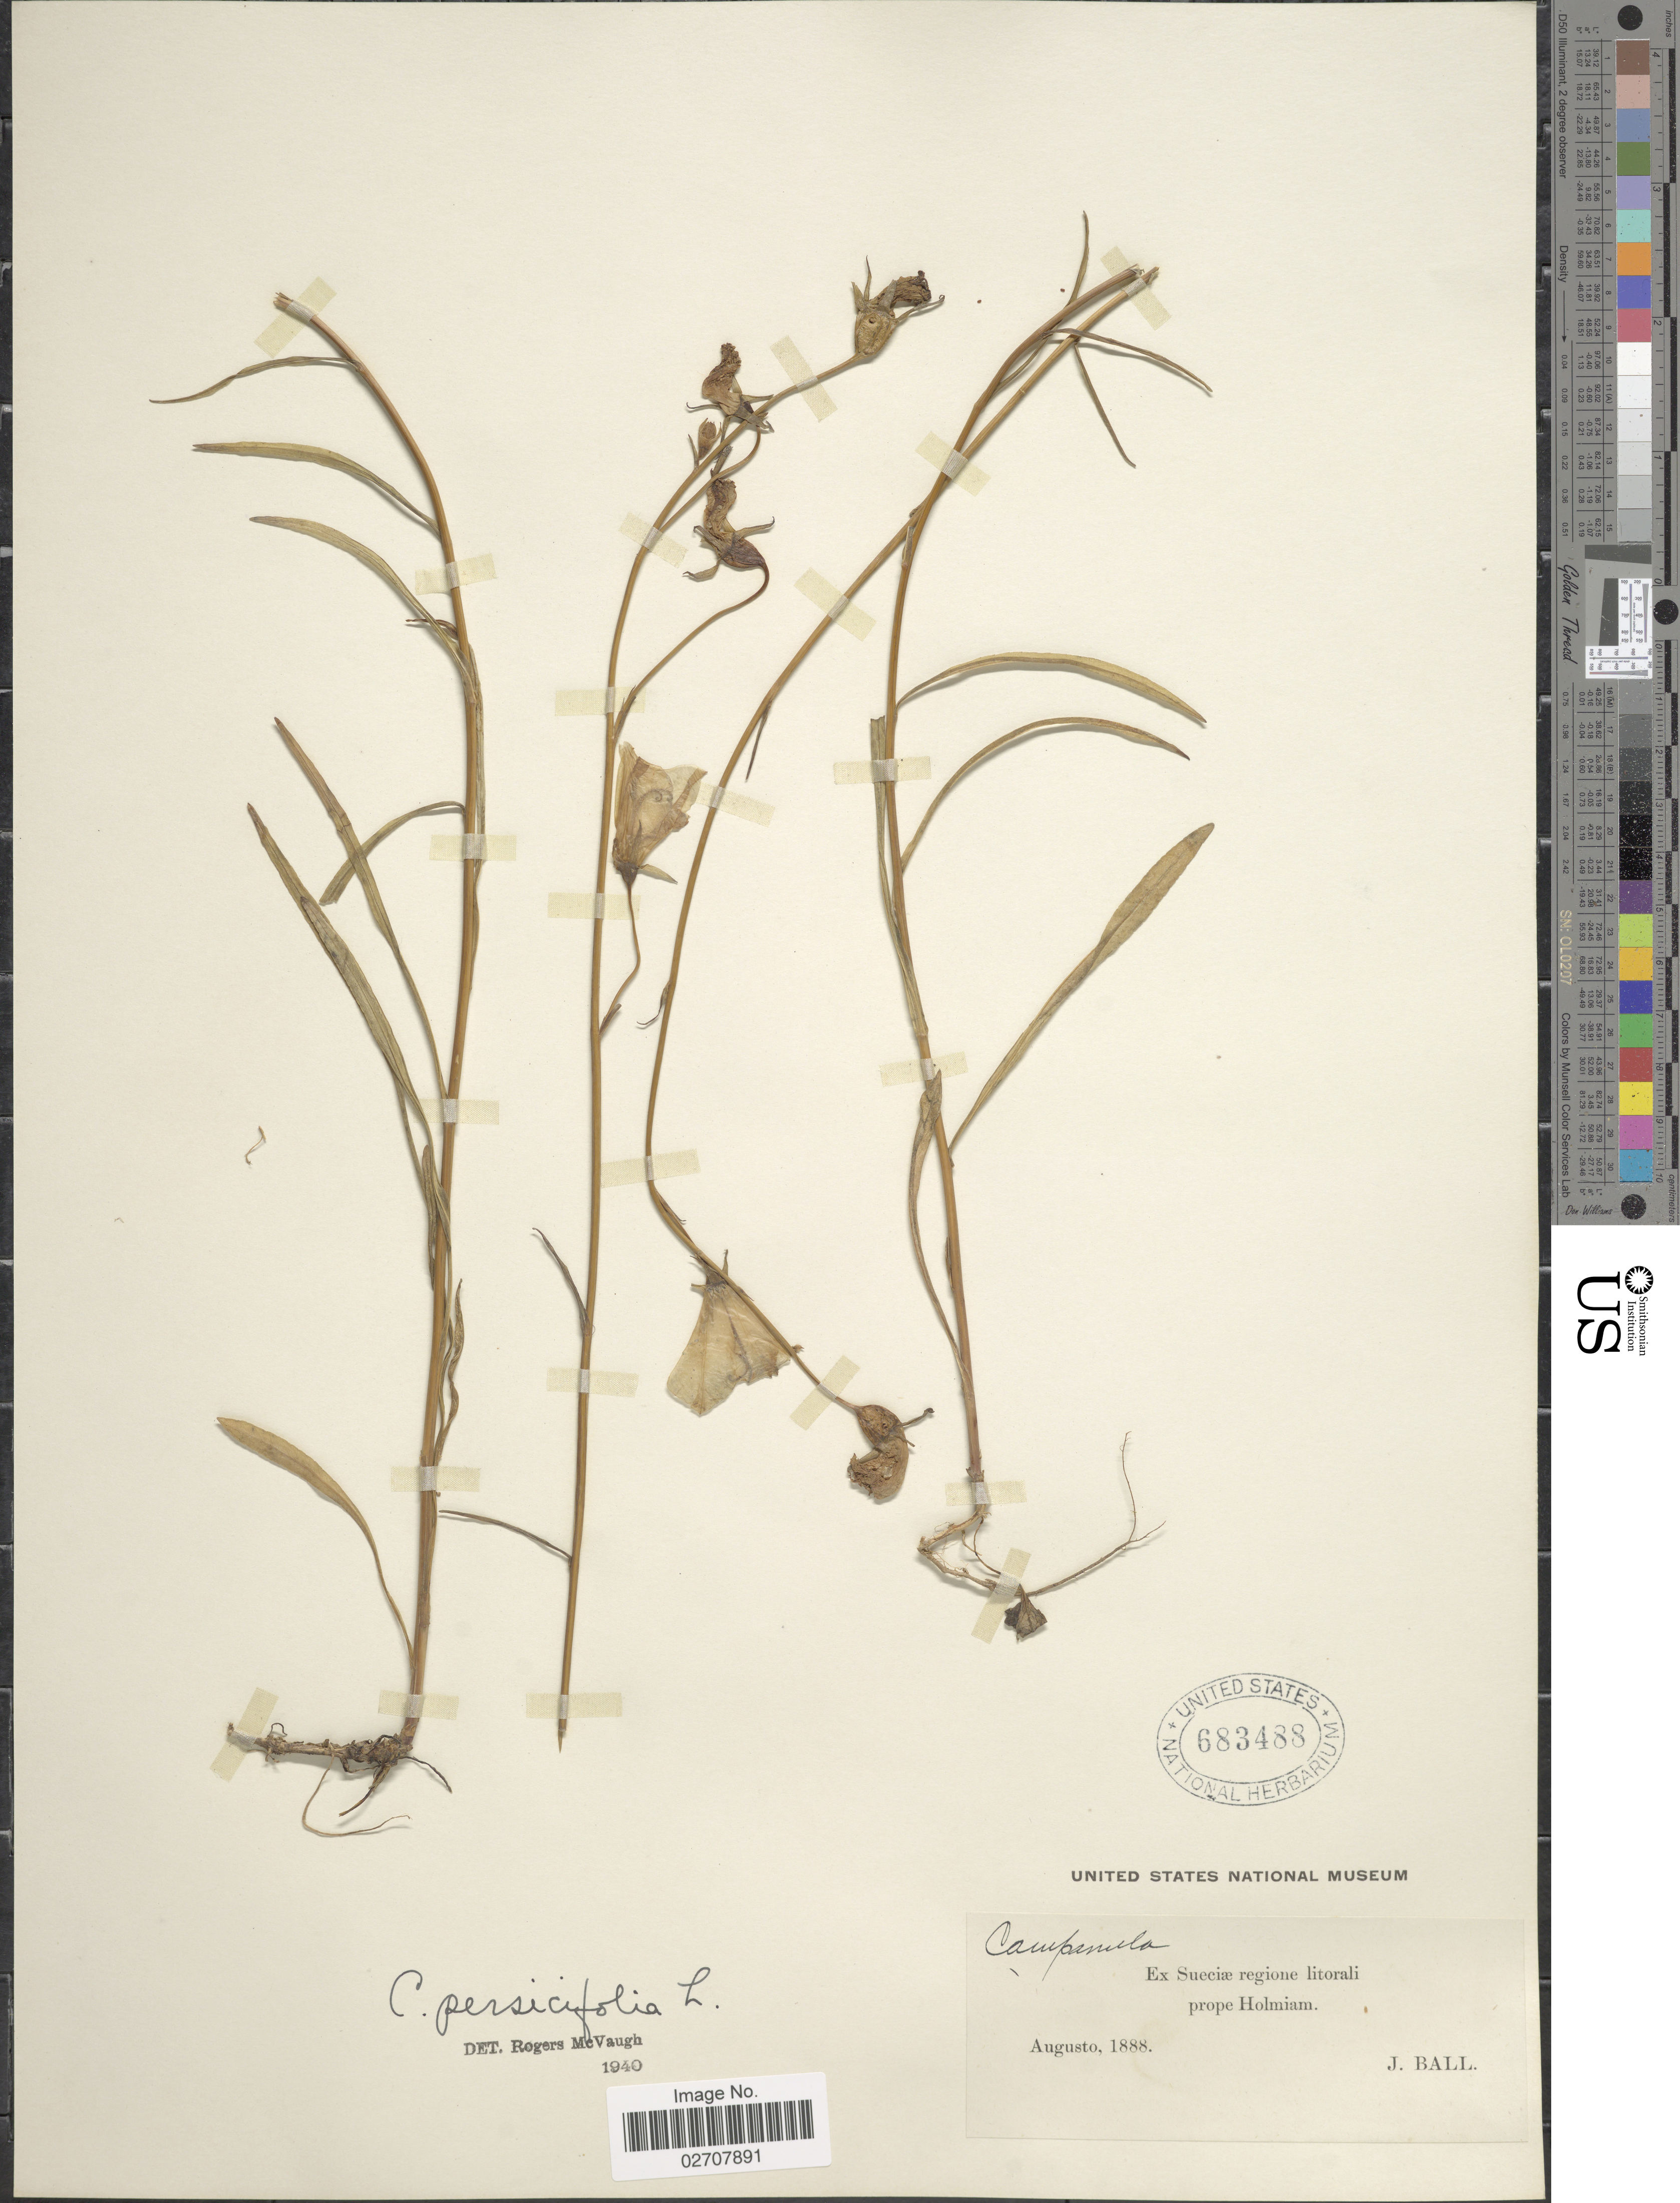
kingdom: Plantae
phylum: Tracheophyta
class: Magnoliopsida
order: Asterales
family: Campanulaceae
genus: Campanula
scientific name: Campanula persicifolia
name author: L.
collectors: J. Ball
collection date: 1888-08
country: Sweden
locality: Ex Sueciae regionale litorali prope Holmiam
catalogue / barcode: US 683488